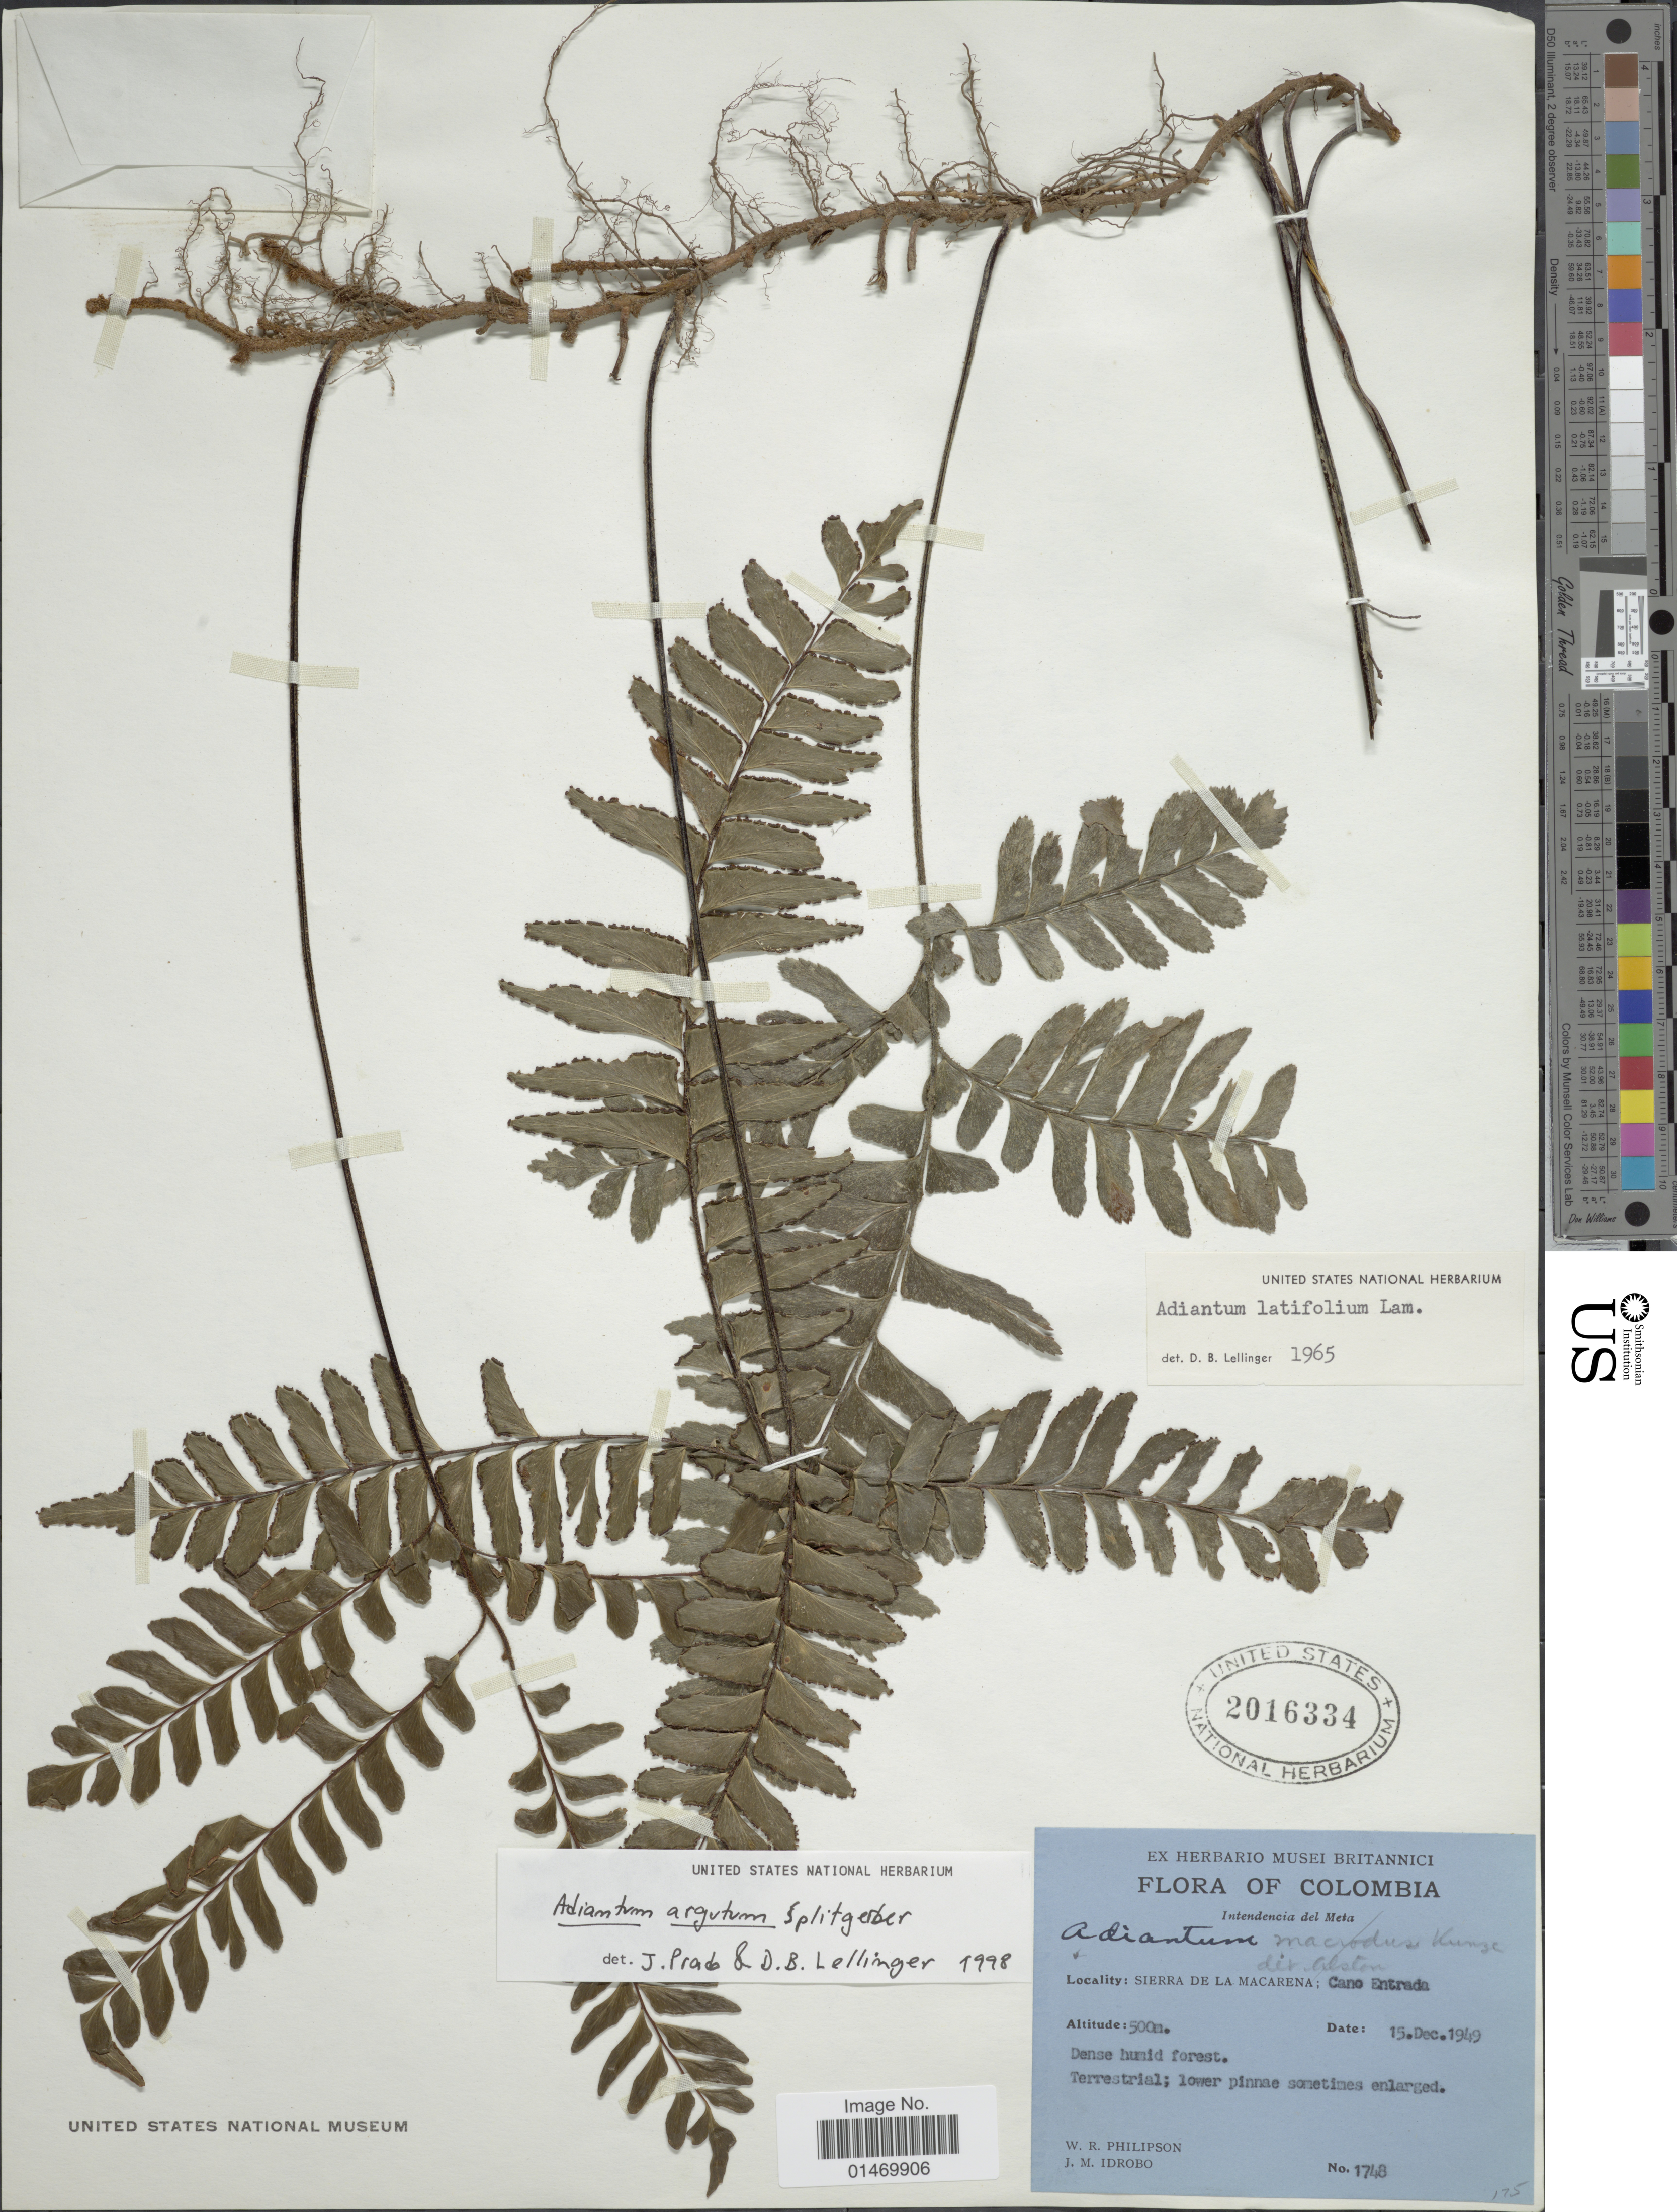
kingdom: Plantae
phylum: Tracheophyta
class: Polypodiopsida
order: Polypodiales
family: Pteridaceae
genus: Adiantum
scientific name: Adiantum argutum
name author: Splitg.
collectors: W. R. Philipson & J. M. Idrobo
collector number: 1748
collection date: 1949-12-15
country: Colombia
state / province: Meta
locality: Colombia, Itendencia del Meta, Sierra de La Macarena; Cano Entrada.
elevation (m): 500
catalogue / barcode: US 2016334